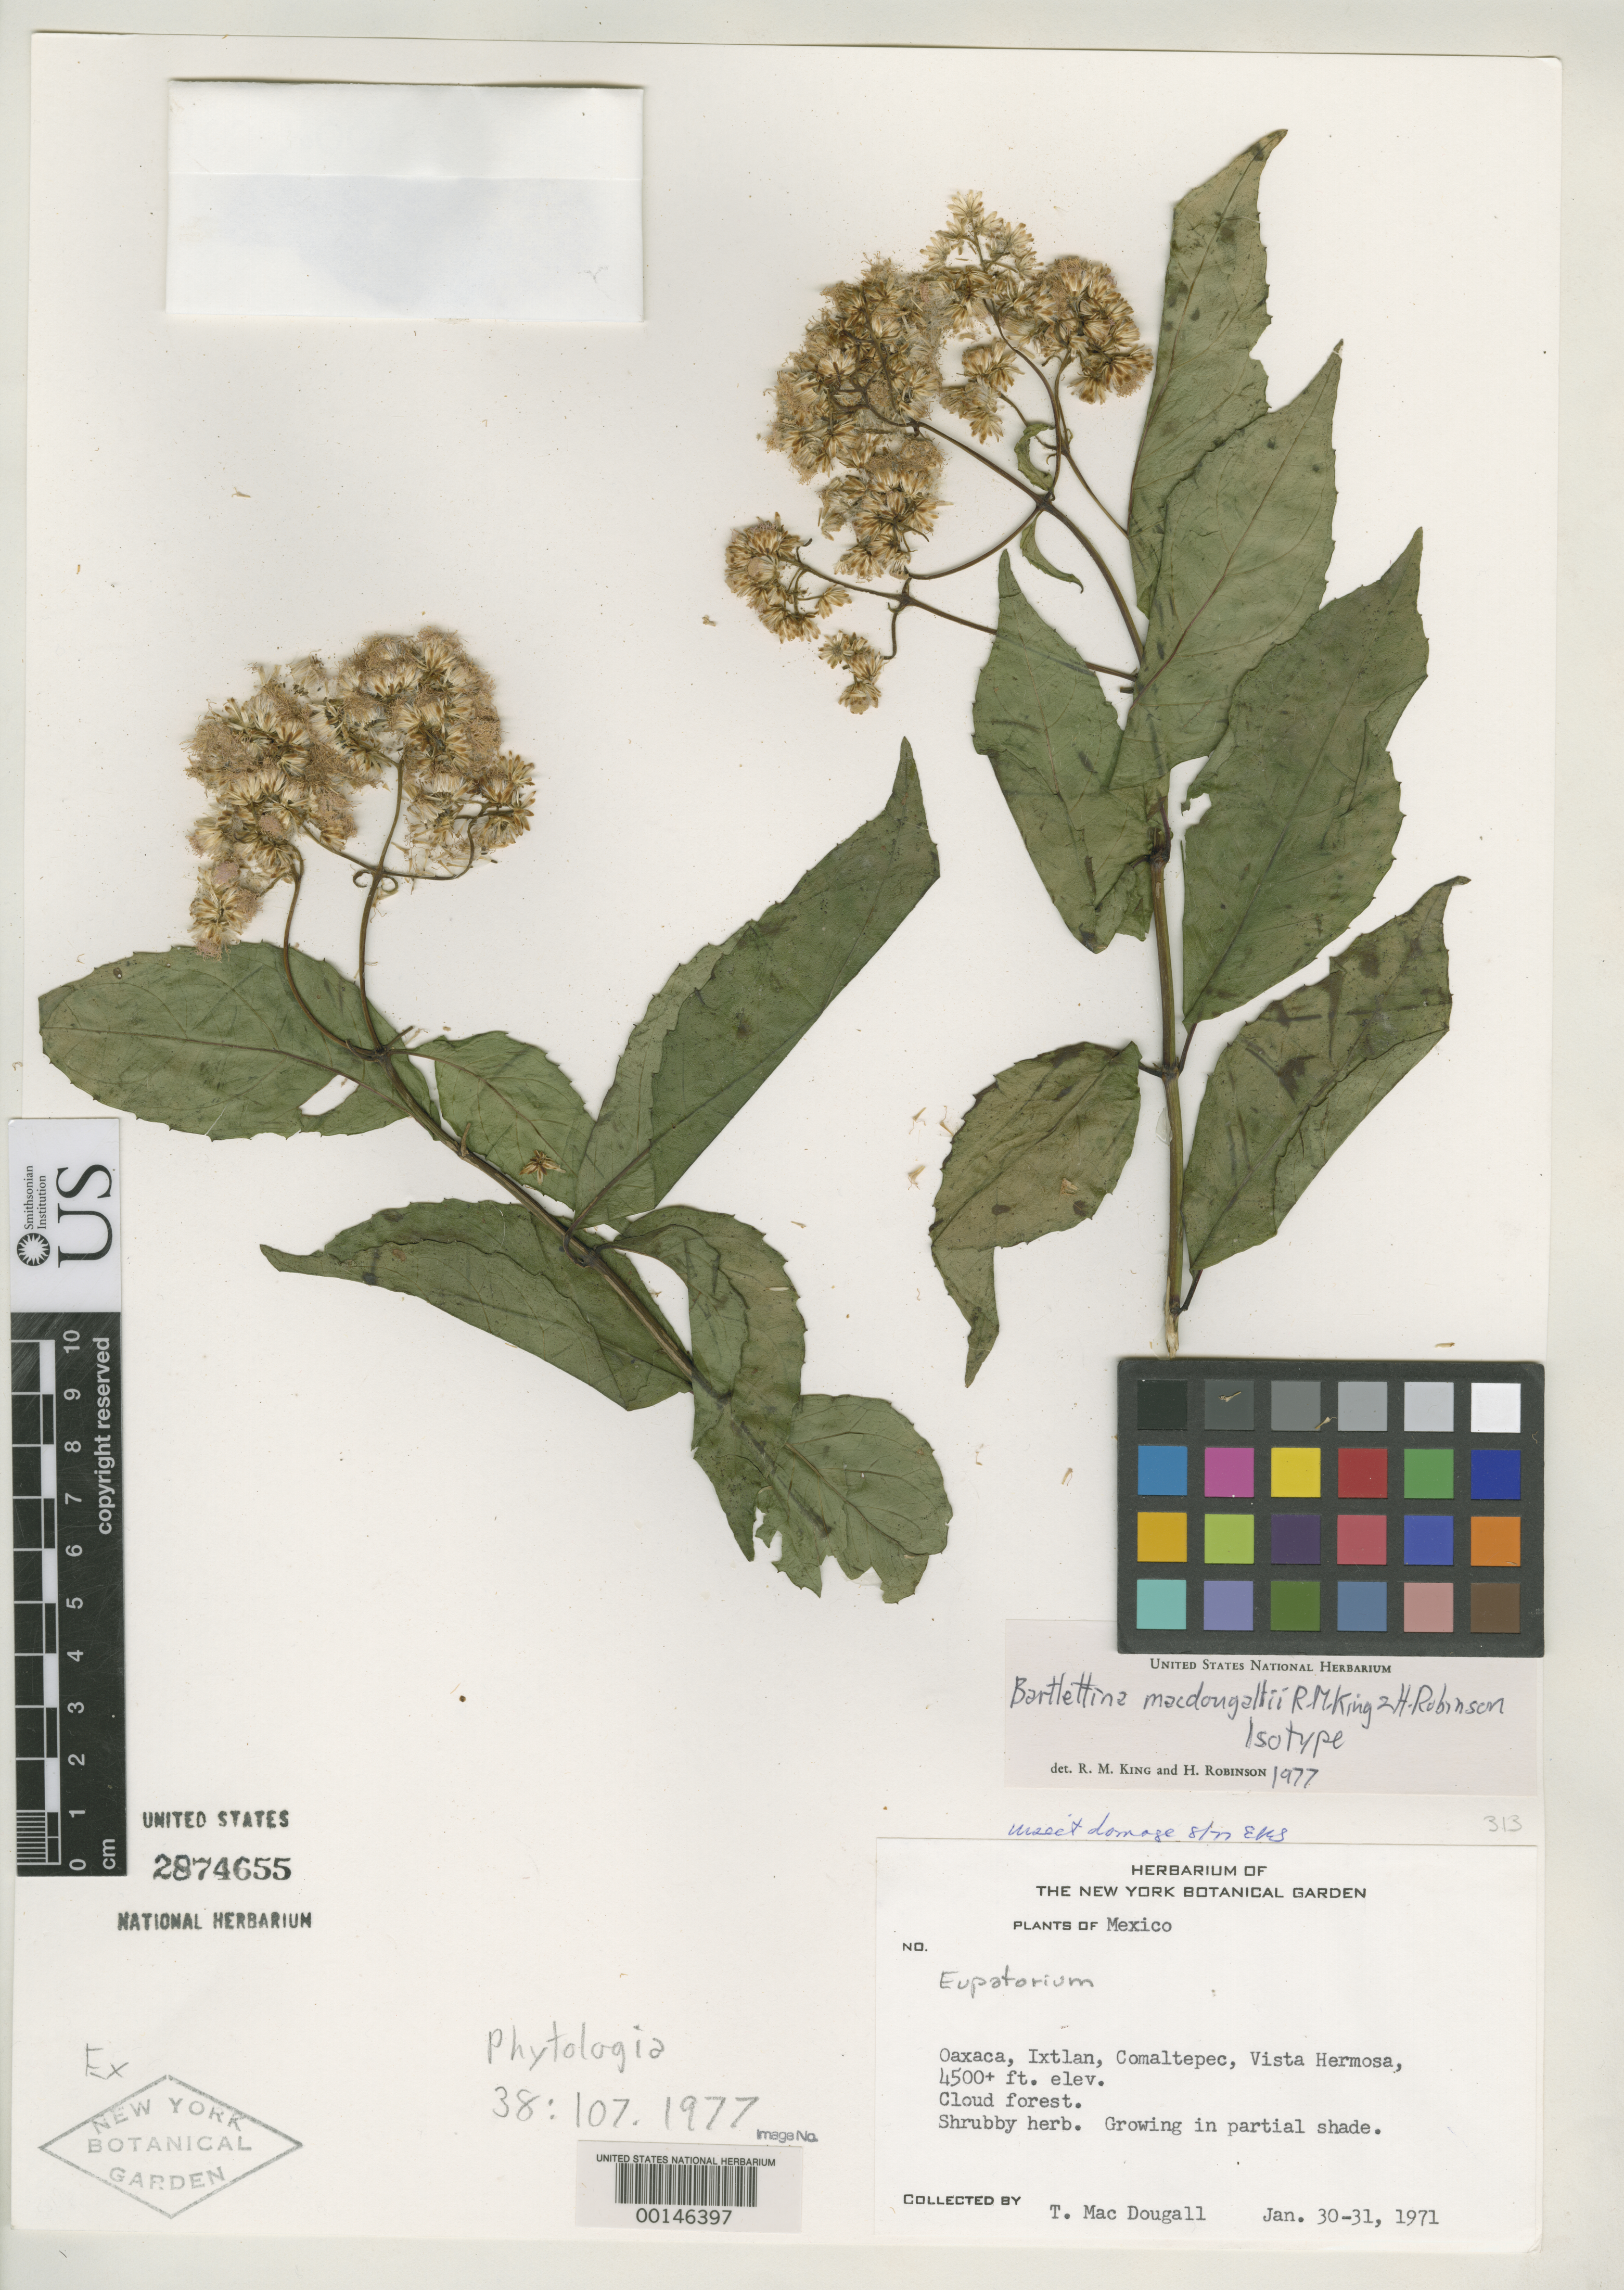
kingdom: Plantae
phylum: Tracheophyta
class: Magnoliopsida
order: Asterales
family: Asteraceae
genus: Bartlettina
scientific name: Bartlettina macdougallii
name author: R.M. King & H. Rob.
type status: Isotype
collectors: T. Macdougall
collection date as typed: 30 Jan 1971 and 31 Jan 1971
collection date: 1971-01-30,1971-01-31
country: Mexico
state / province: Oaxaca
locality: Ixtlan Comaltepec, Vista Hermosa.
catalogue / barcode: US 2874655